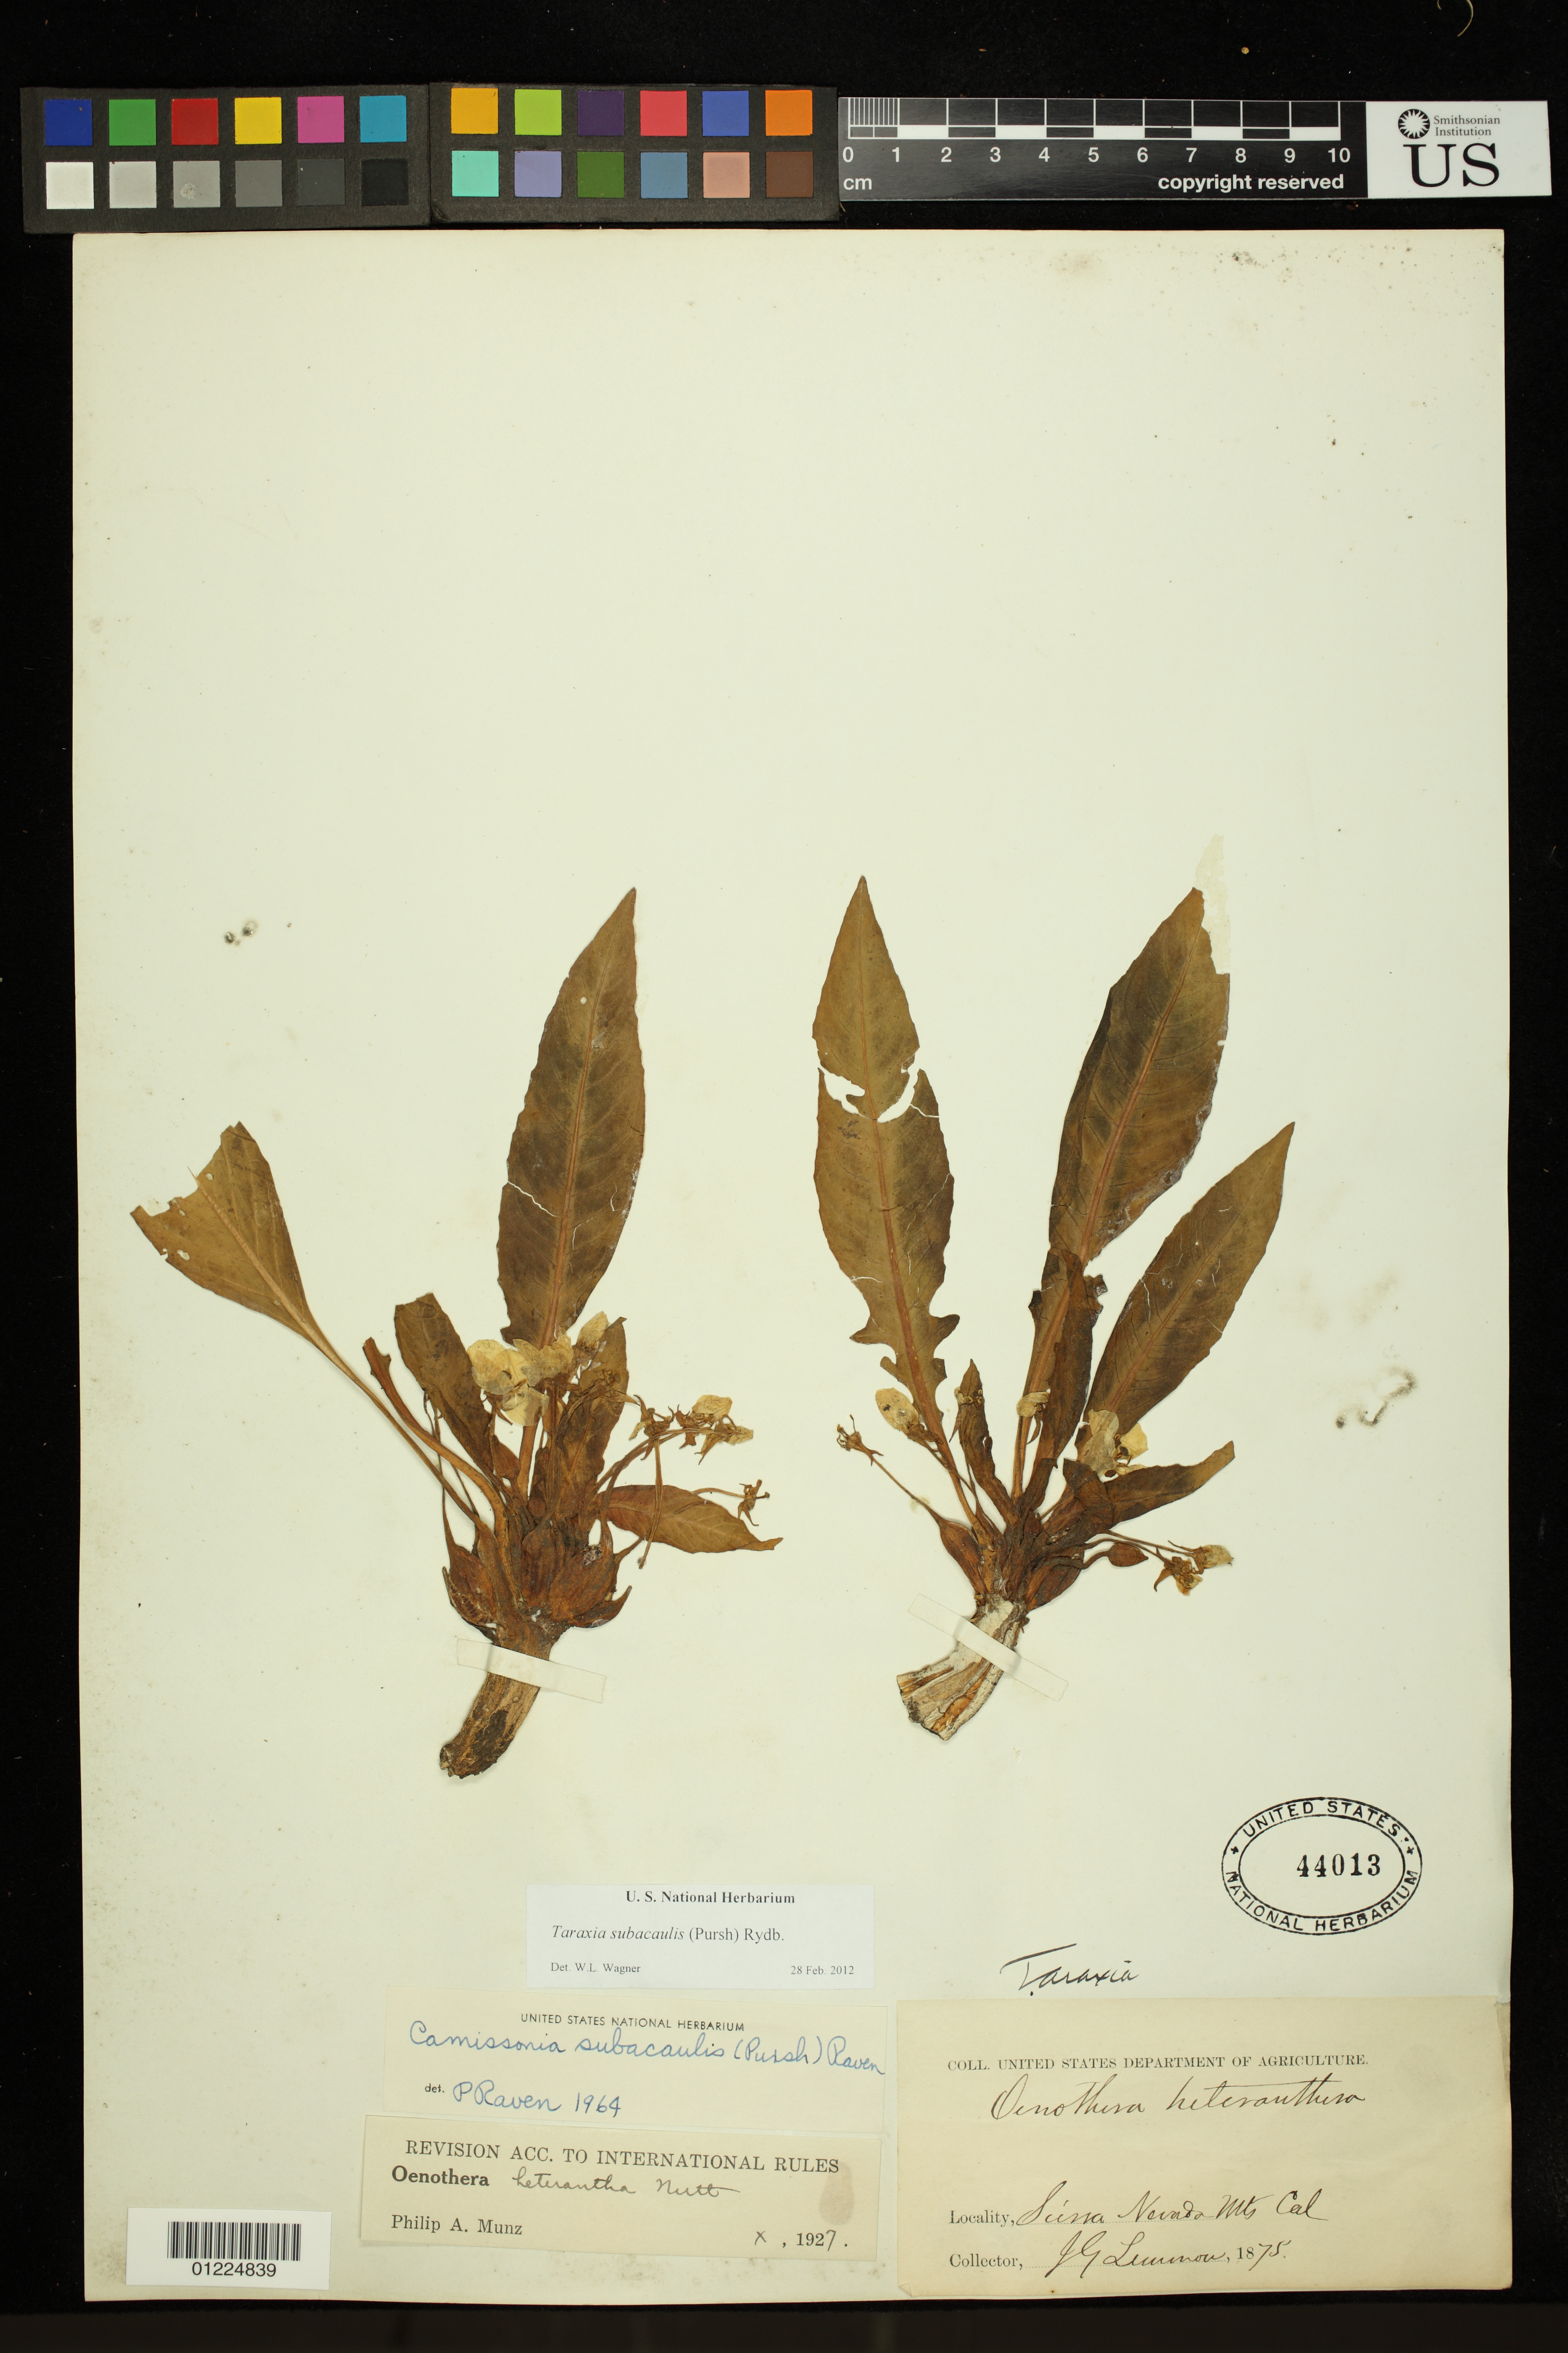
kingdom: Plantae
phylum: Tracheophyta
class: Magnoliopsida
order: Myrtales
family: Onagraceae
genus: Taraxia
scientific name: Taraxia subacaulis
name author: (Pursh) Rydb.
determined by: Wagner, W. L., (BOT), Smithsonian Institution - National Museum of Natural History (UNITED STATES)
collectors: J. G. Lemmon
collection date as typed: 1875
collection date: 1875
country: United States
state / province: California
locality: Sierra Nevada Mtns.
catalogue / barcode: US 44013